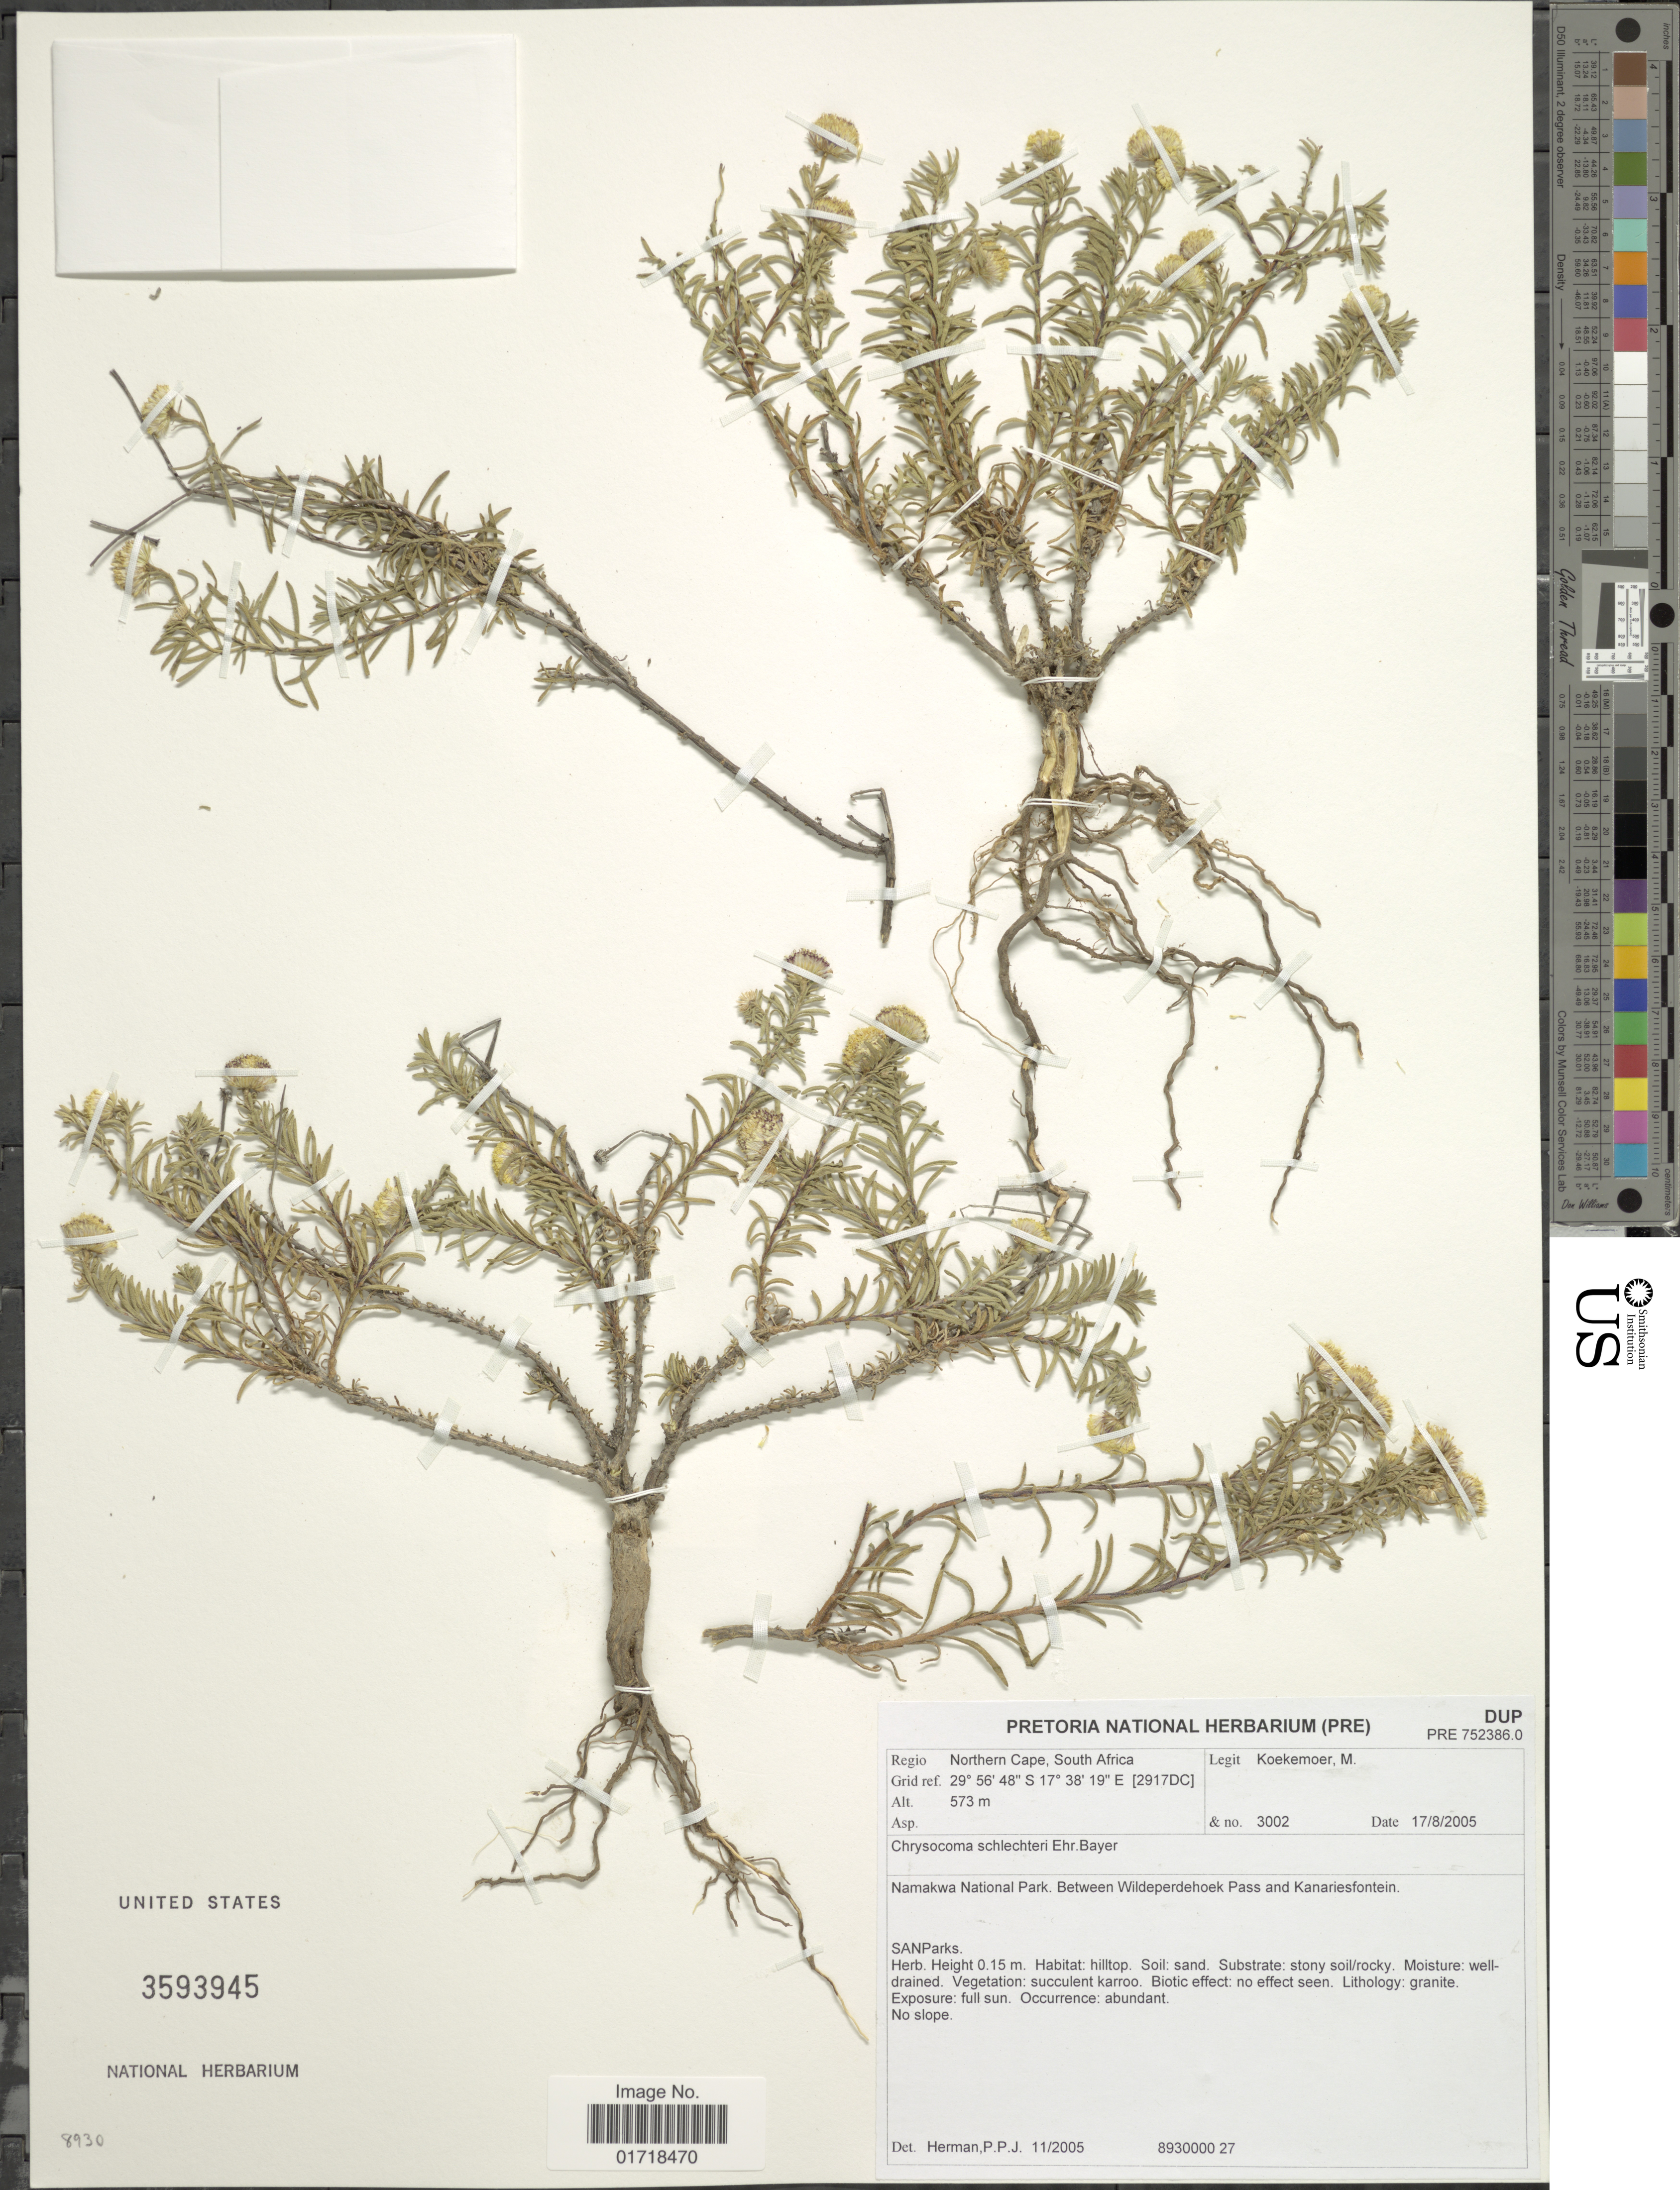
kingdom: Plantae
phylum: Tracheophyta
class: Magnoliopsida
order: Asterales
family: Asteraceae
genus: Chrysocoma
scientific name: Chrysocoma schlecteri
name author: Bayer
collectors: M. Koekemoer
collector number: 3002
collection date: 2005-08-17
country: South Africa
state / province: Northern Cape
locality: Namakwa National Park, between Wildeperdehoek pass and Kanariesfontein.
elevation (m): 573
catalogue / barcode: US 3593945